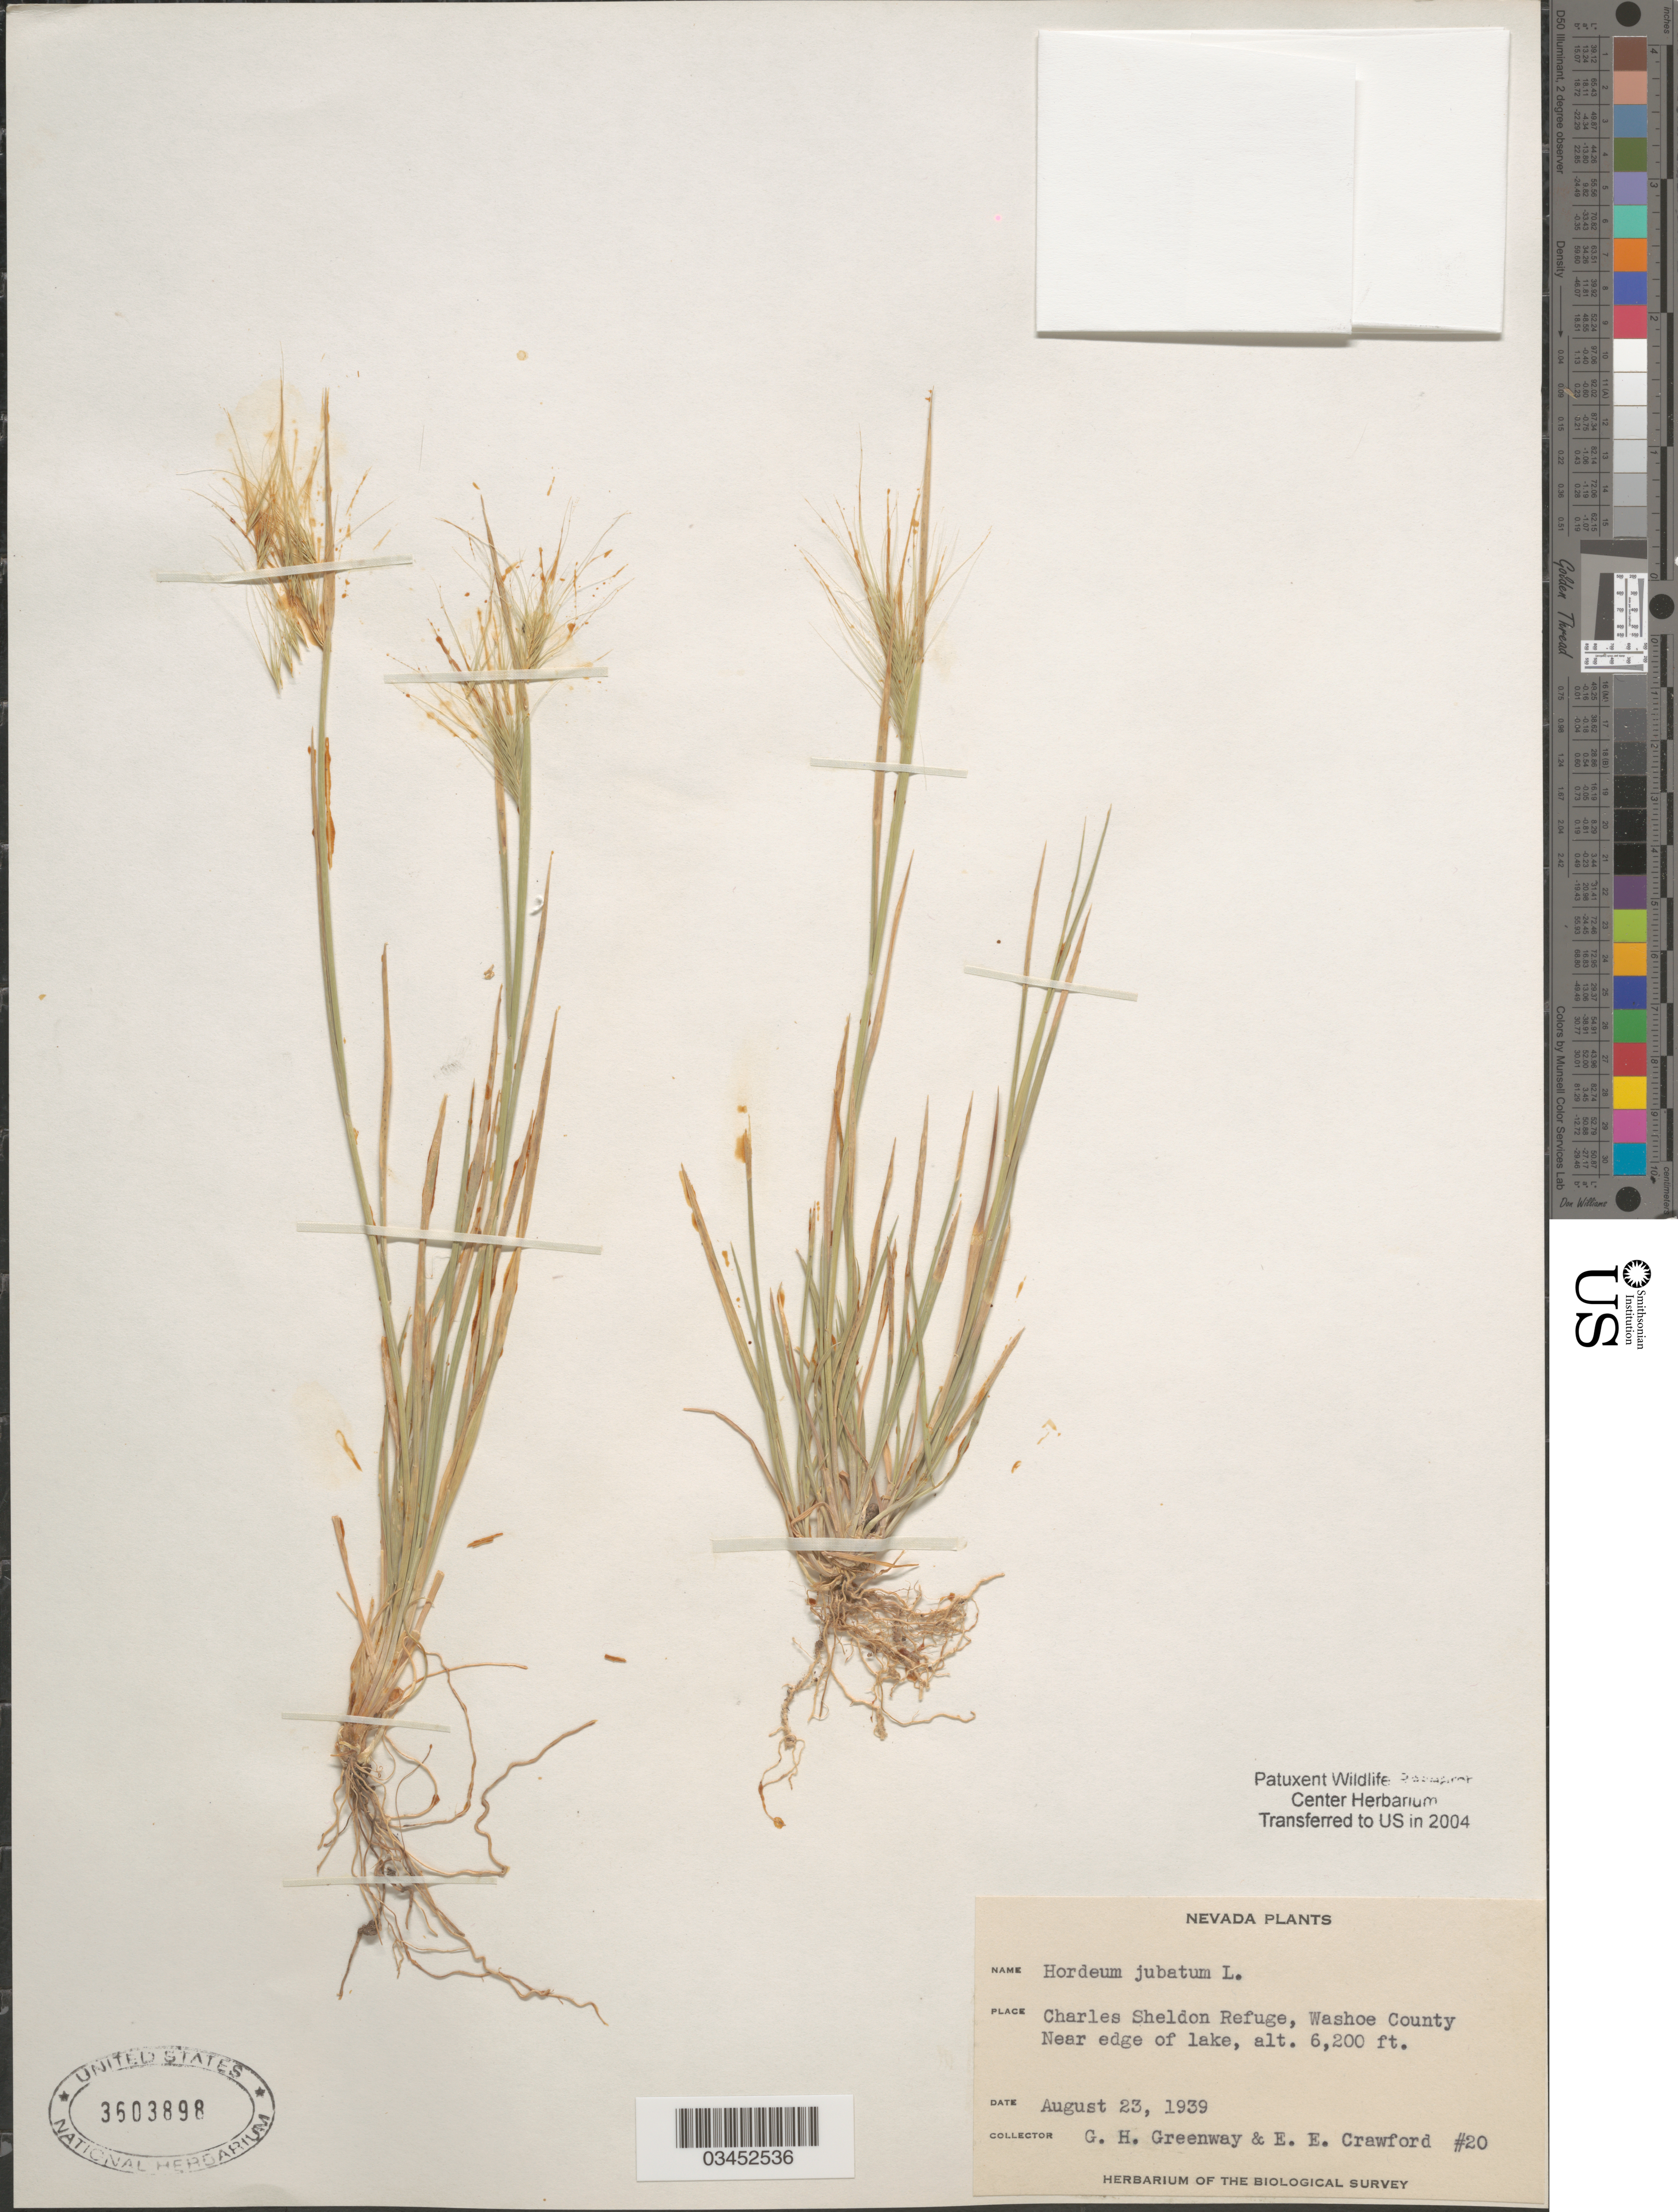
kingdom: Plantae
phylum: Tracheophyta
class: Liliopsida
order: Poales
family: Poaceae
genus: Hordeum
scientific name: Hordeum jubatum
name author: L.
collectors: G. Greenway & E. Crawford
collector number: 20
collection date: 1939-08-23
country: United States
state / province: Nevada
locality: Charles Sheldon Refuge, Washoe Co. Near edge of lake. The Biological Survey.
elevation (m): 1890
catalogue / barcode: US 3603898